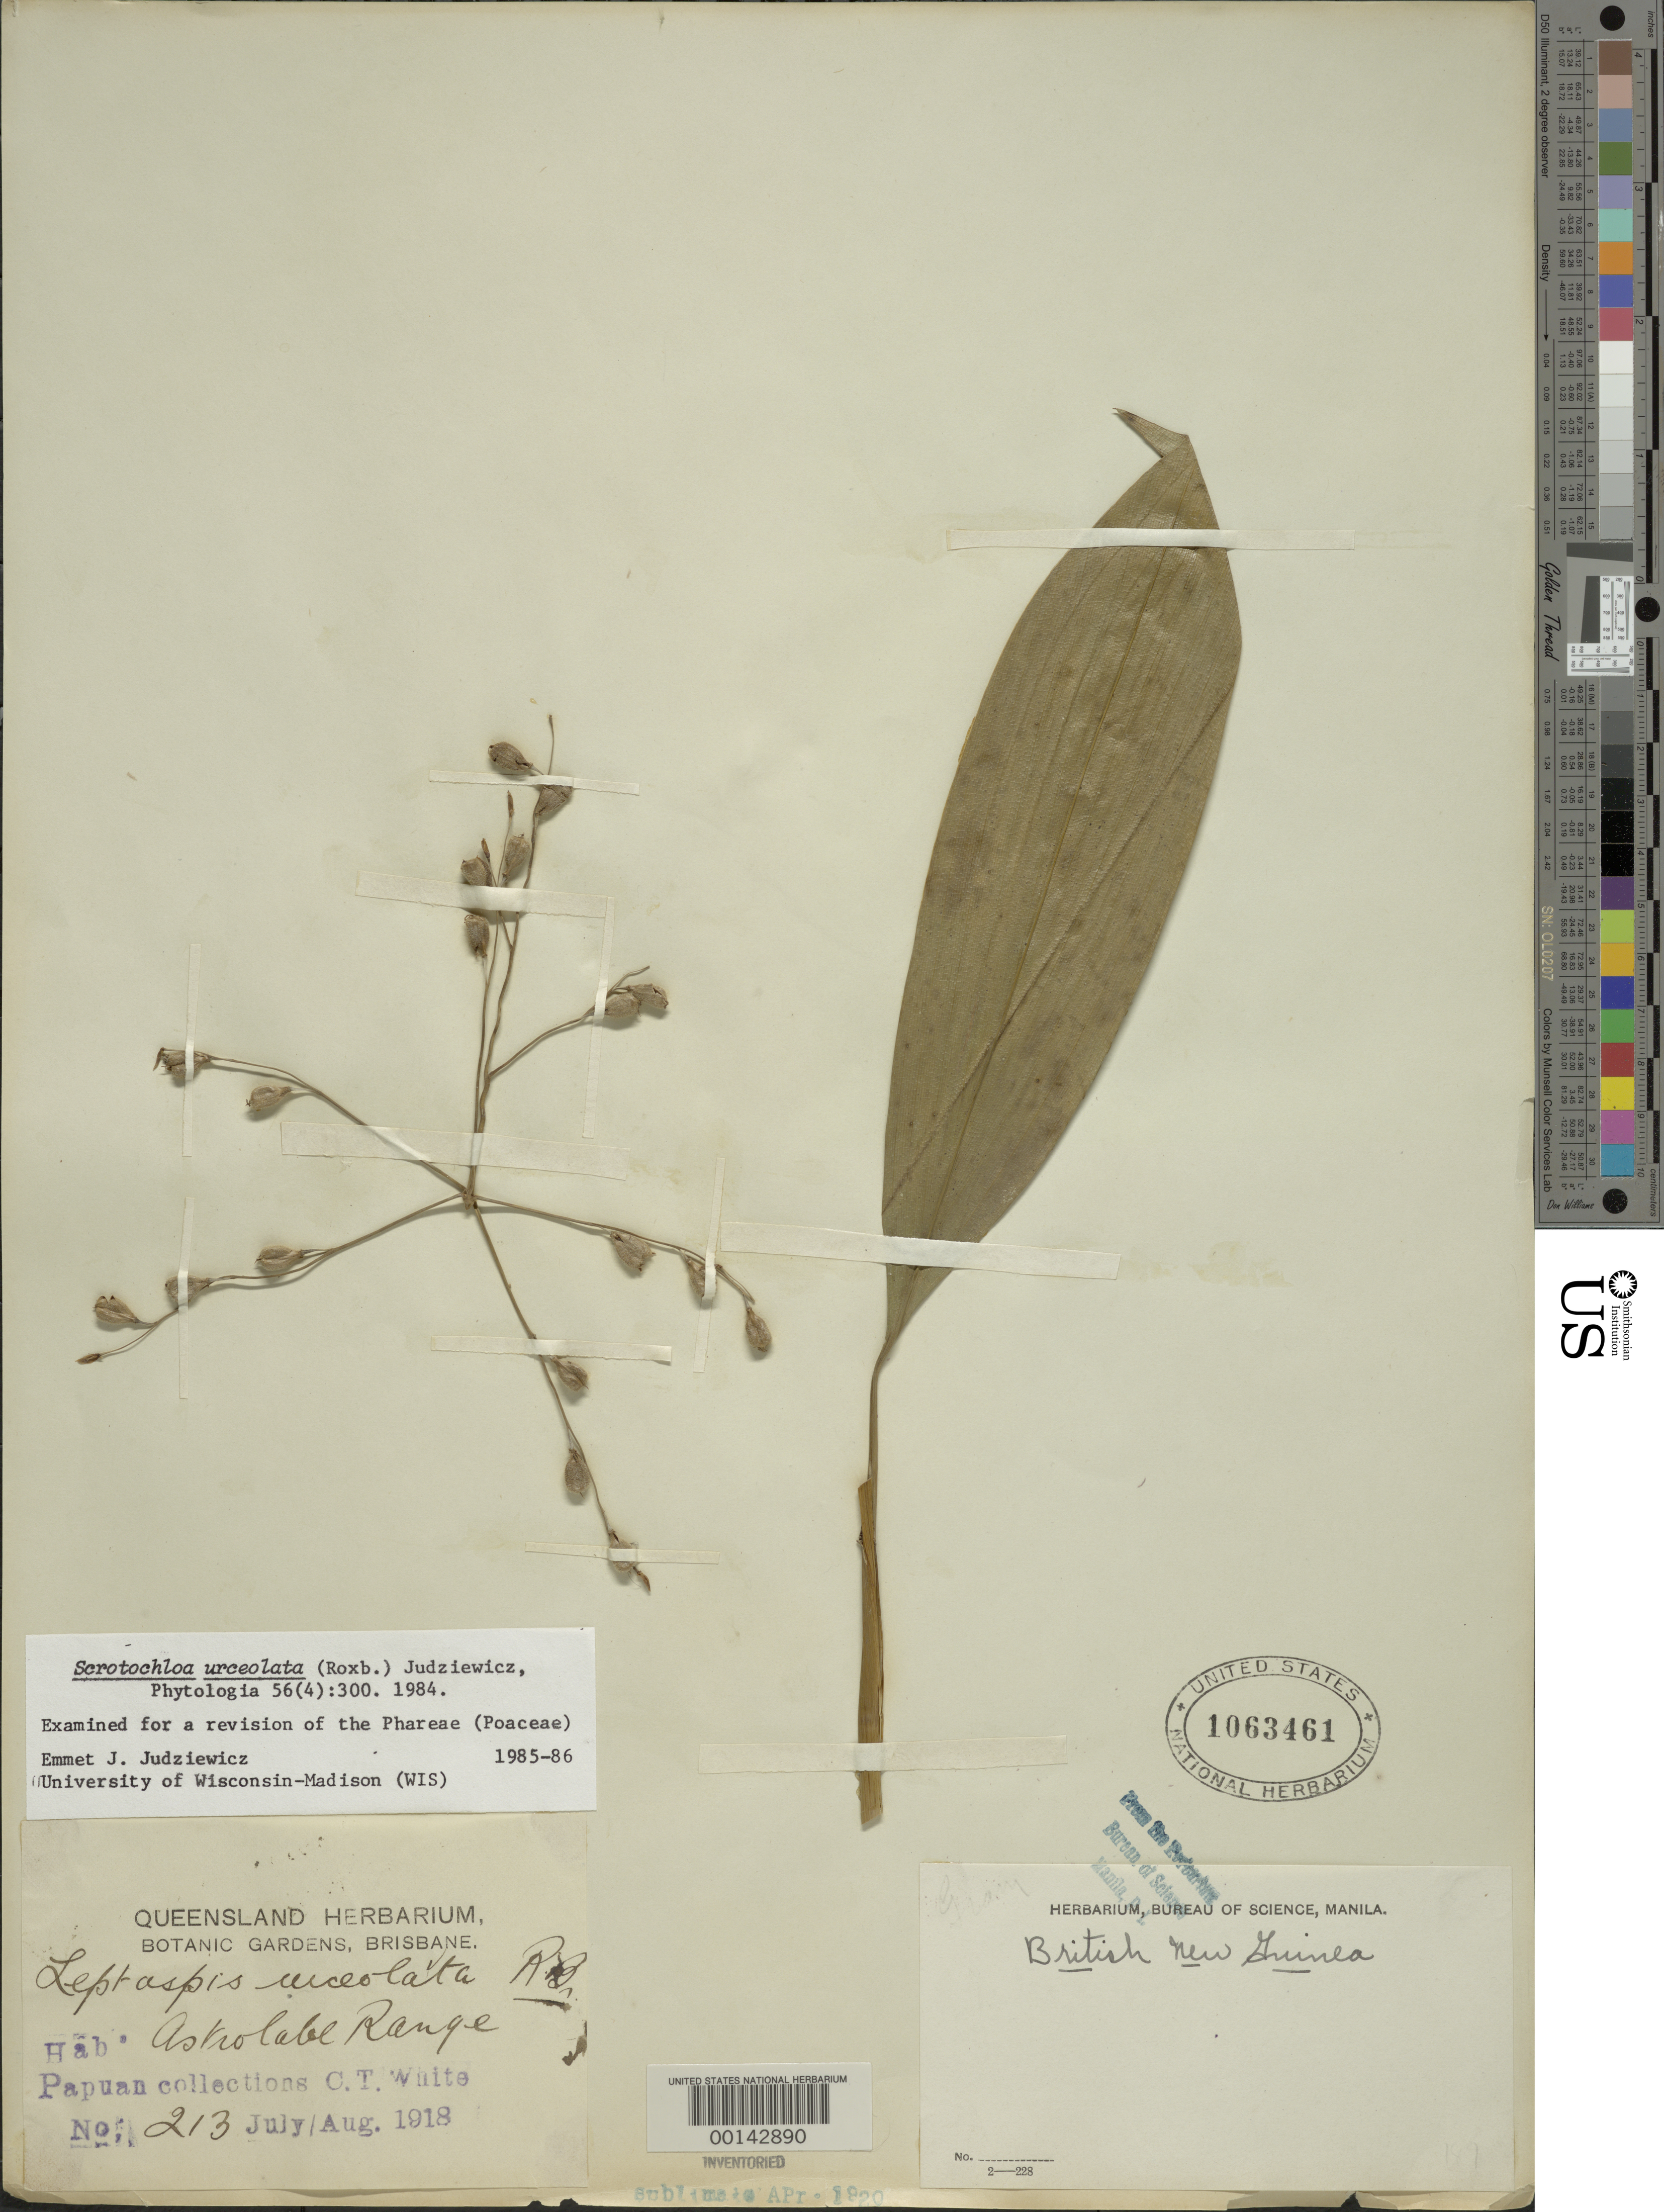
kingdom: Plantae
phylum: Tracheophyta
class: Liliopsida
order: Poales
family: Poaceae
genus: Scrotochloa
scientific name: Scrotochloa urceolata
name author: (Roxb.) Judz.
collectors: C. T. White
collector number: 213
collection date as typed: Jul 1918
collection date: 1918-07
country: Papua New Guinea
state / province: Central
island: New Guinea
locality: Astrolabe range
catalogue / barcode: US 1063461